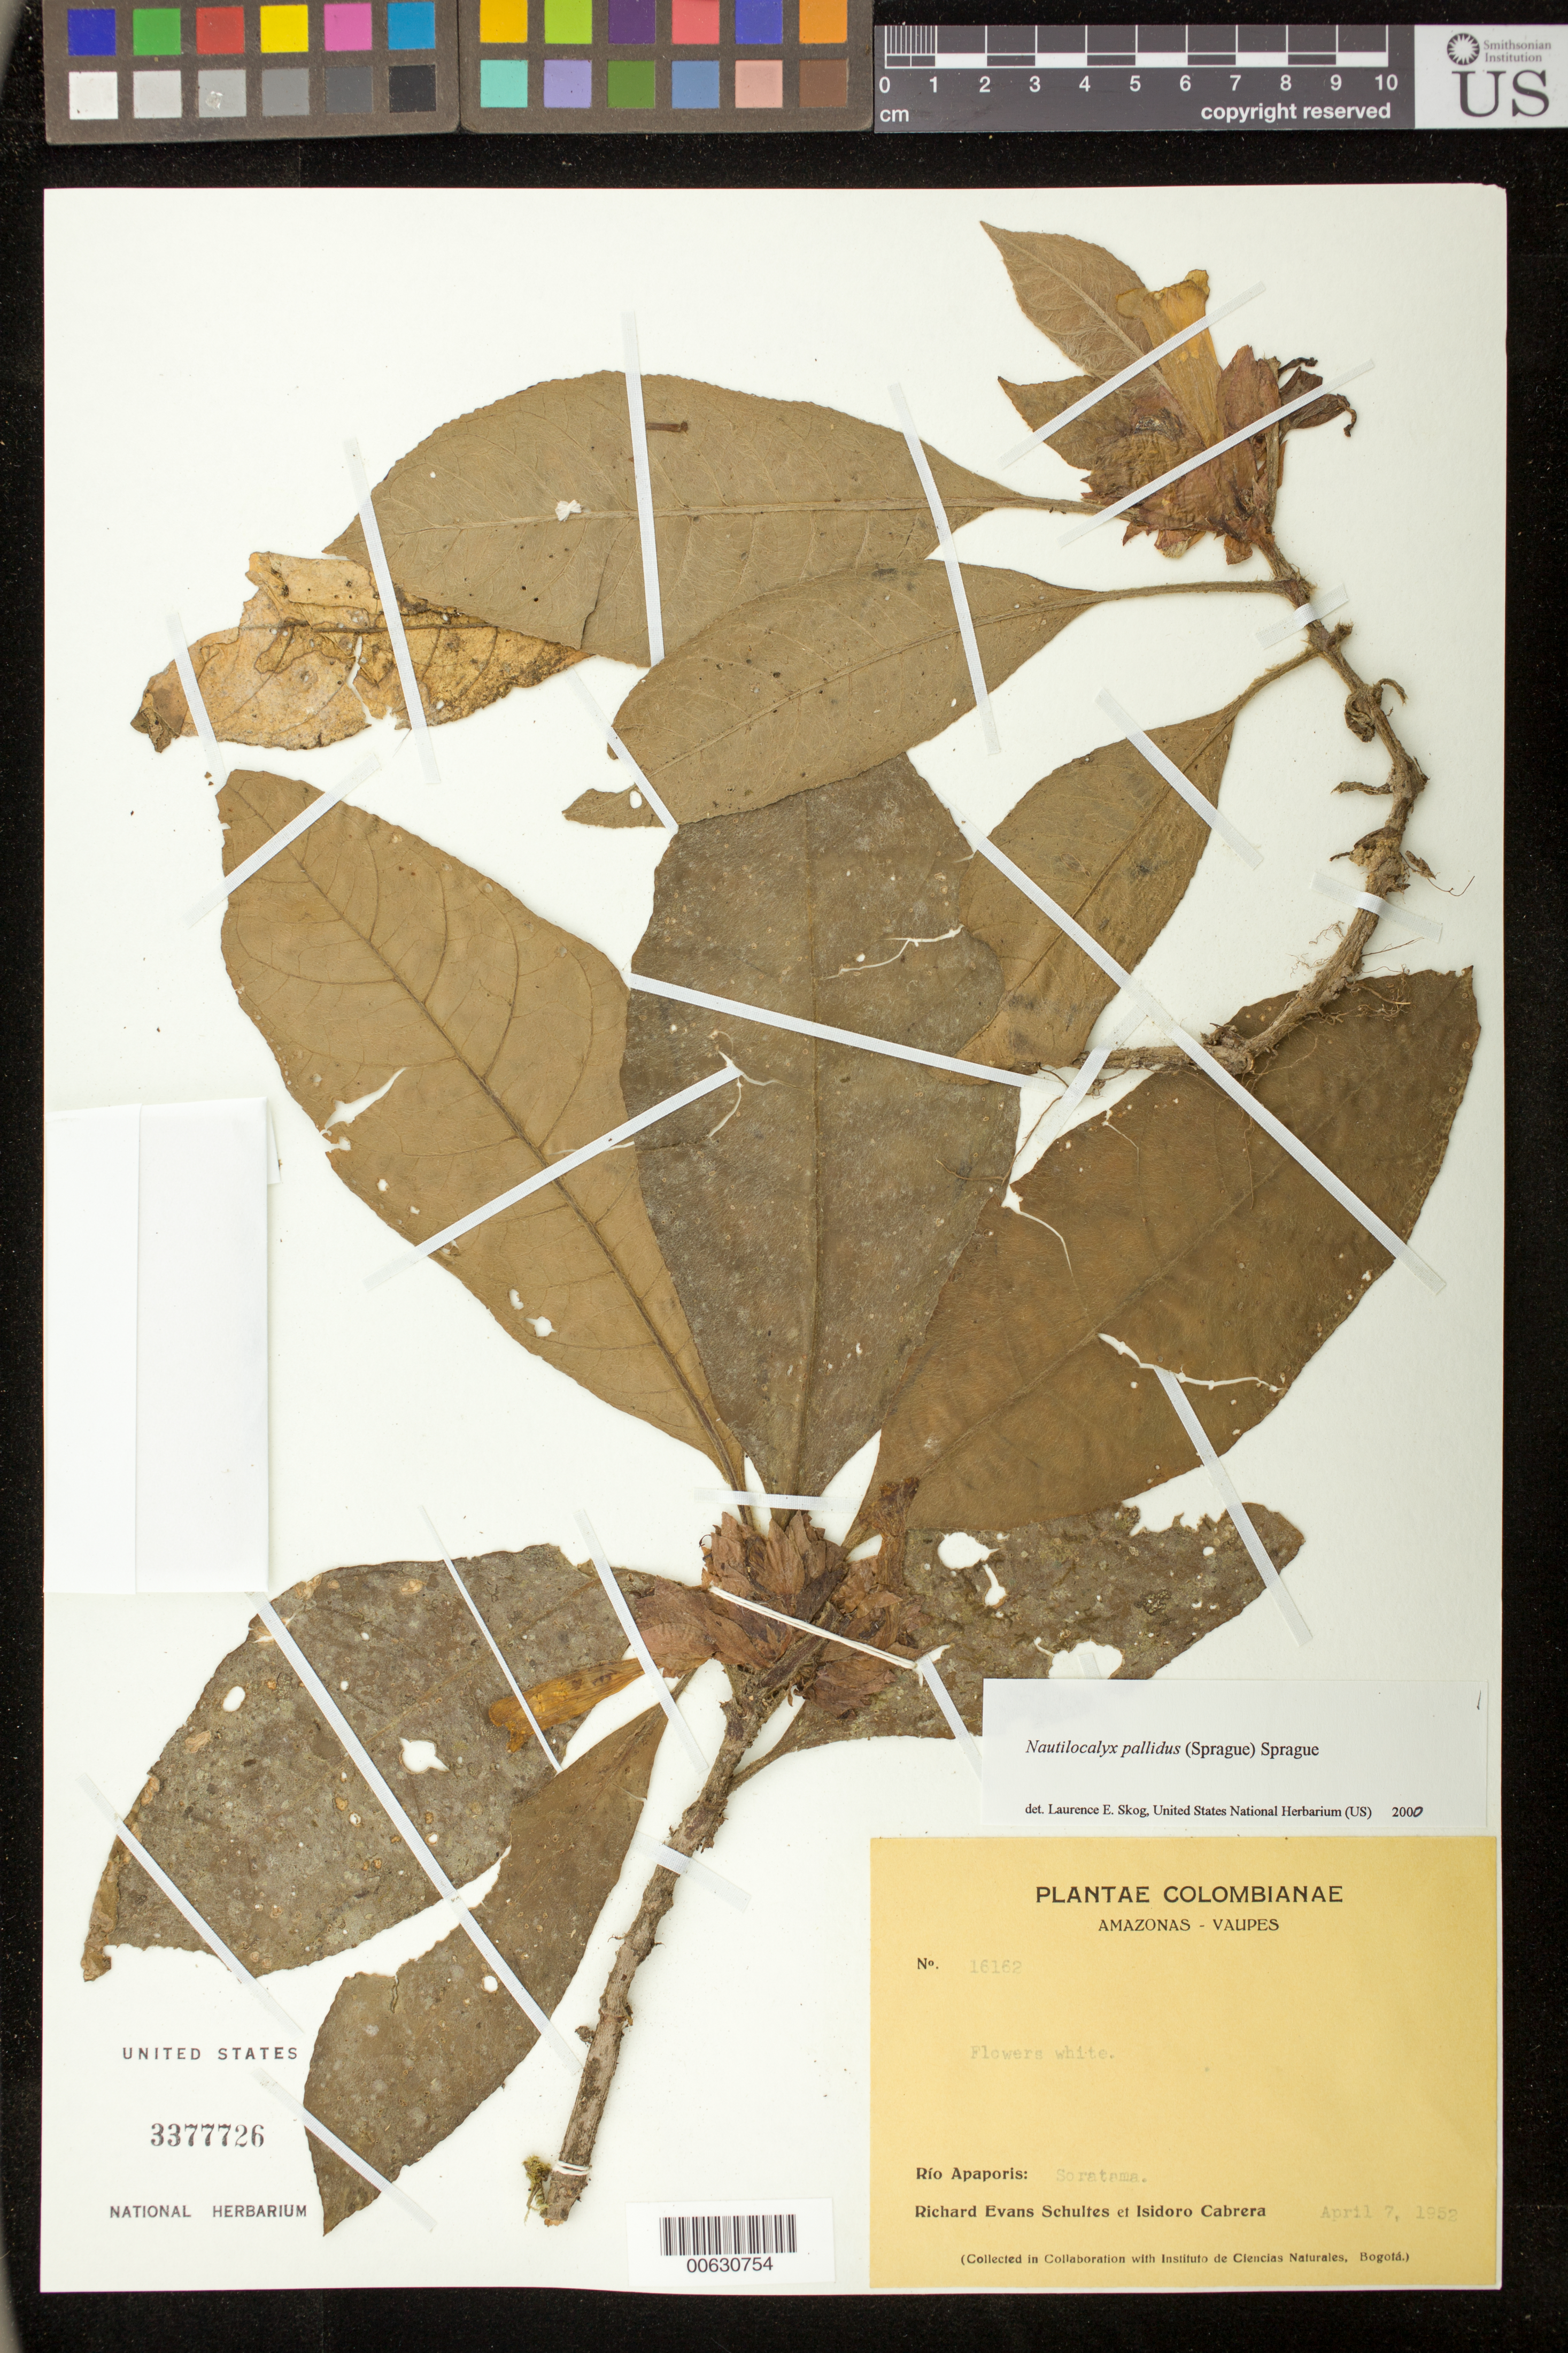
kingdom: Plantae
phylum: Tracheophyta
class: Magnoliopsida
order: Lamiales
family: Gesneriaceae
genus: Nautilocalyx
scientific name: Nautilocalyx pallidus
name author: (Sprague) C. Sprague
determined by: Skog, Laurence E.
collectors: R. E. Schultes & I. Cabrera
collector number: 16162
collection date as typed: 07 Apr 1952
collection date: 1952-04-07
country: Colombia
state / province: Amazônas / Vaupés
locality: Río Apaporis: Soratama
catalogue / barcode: US 3377726